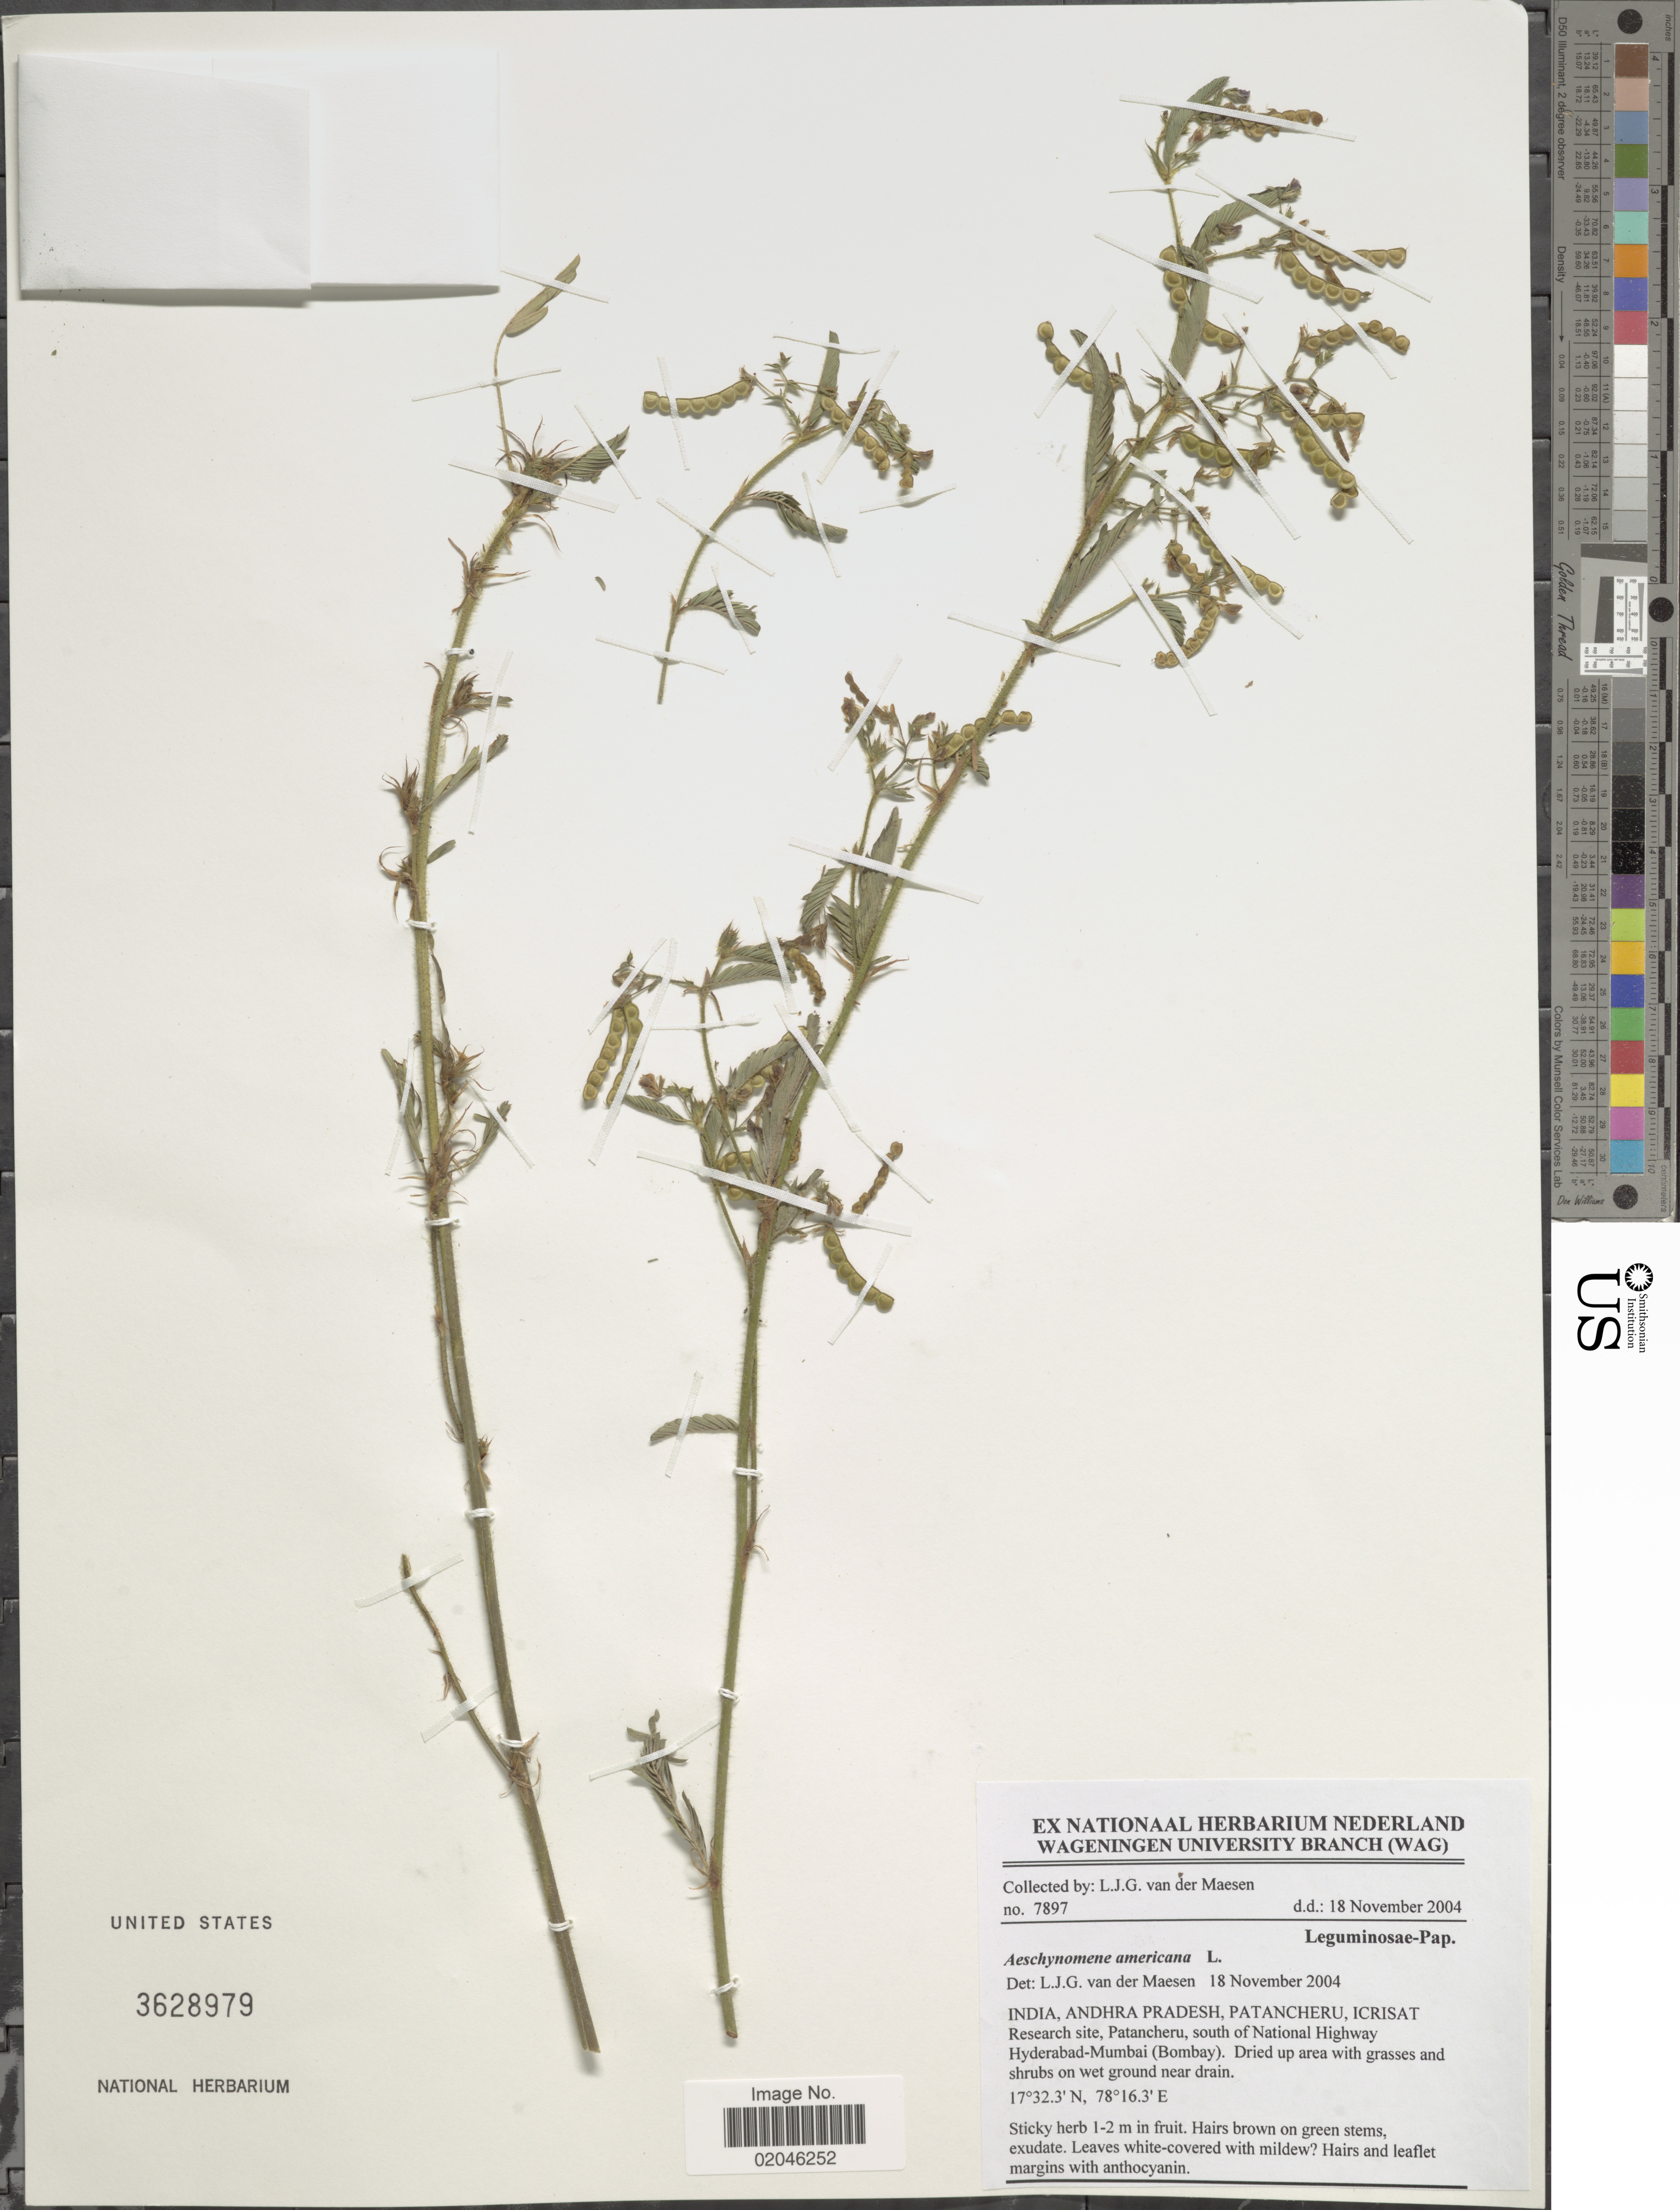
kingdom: Plantae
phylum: Tracheophyta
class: Magnoliopsida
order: Fabales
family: Fabaceae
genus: Aeschynomene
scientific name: Aeschynomene americana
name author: L.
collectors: L. van der Maesen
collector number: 7897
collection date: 2004-11-18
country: India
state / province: Andhra Pradesh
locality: Patanchery, Icrisat, Research Site, Patancheru, south of National Highway Hyderabad-Mumbai (Bombay).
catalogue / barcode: US 3628979